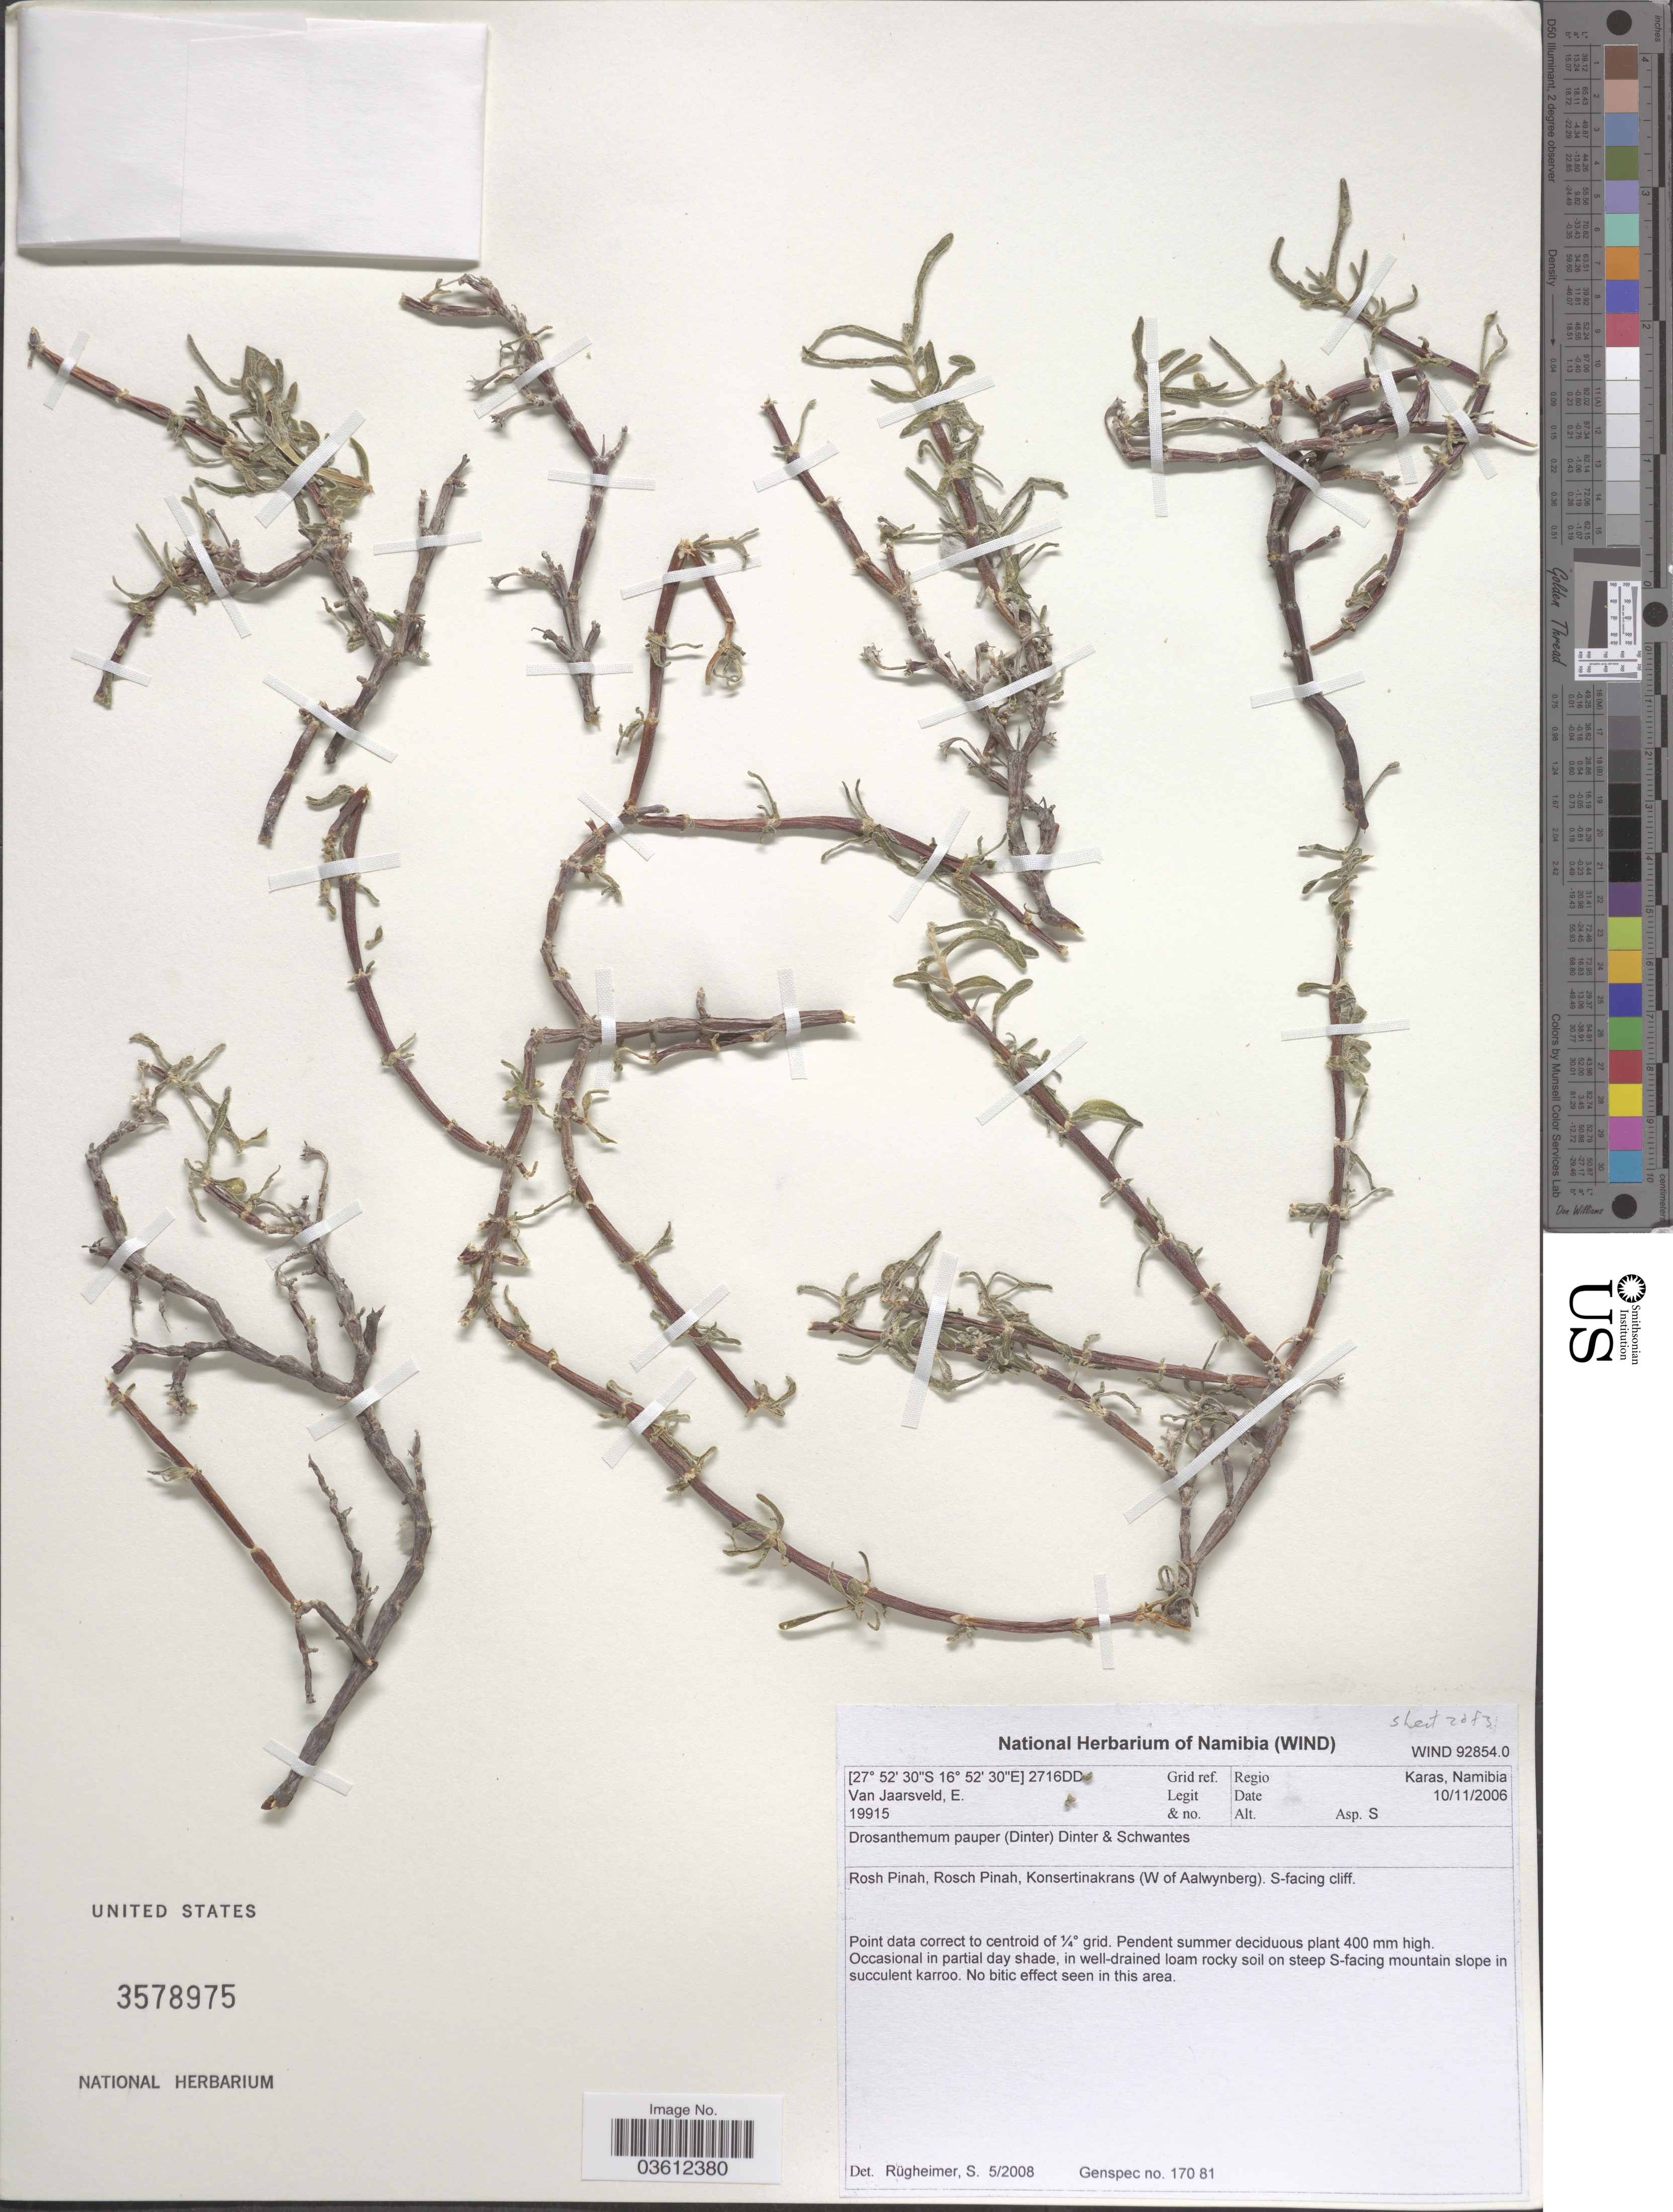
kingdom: Plantae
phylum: Tracheophyta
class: Magnoliopsida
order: Caryophyllales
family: Aizoaceae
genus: Drosanthemum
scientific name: Drosanthemum pauper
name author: Dinter & Schwantes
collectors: E. van Jaarsveld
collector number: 19915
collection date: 2006-11-10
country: Namibia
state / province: Karas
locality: Grid ref. 2716DD. Regio Karas. Rosh Pinah, Rosch Pinah, Konsertinakrans (W of Aalwynberg). S-facing cliff.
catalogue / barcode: US 3578975